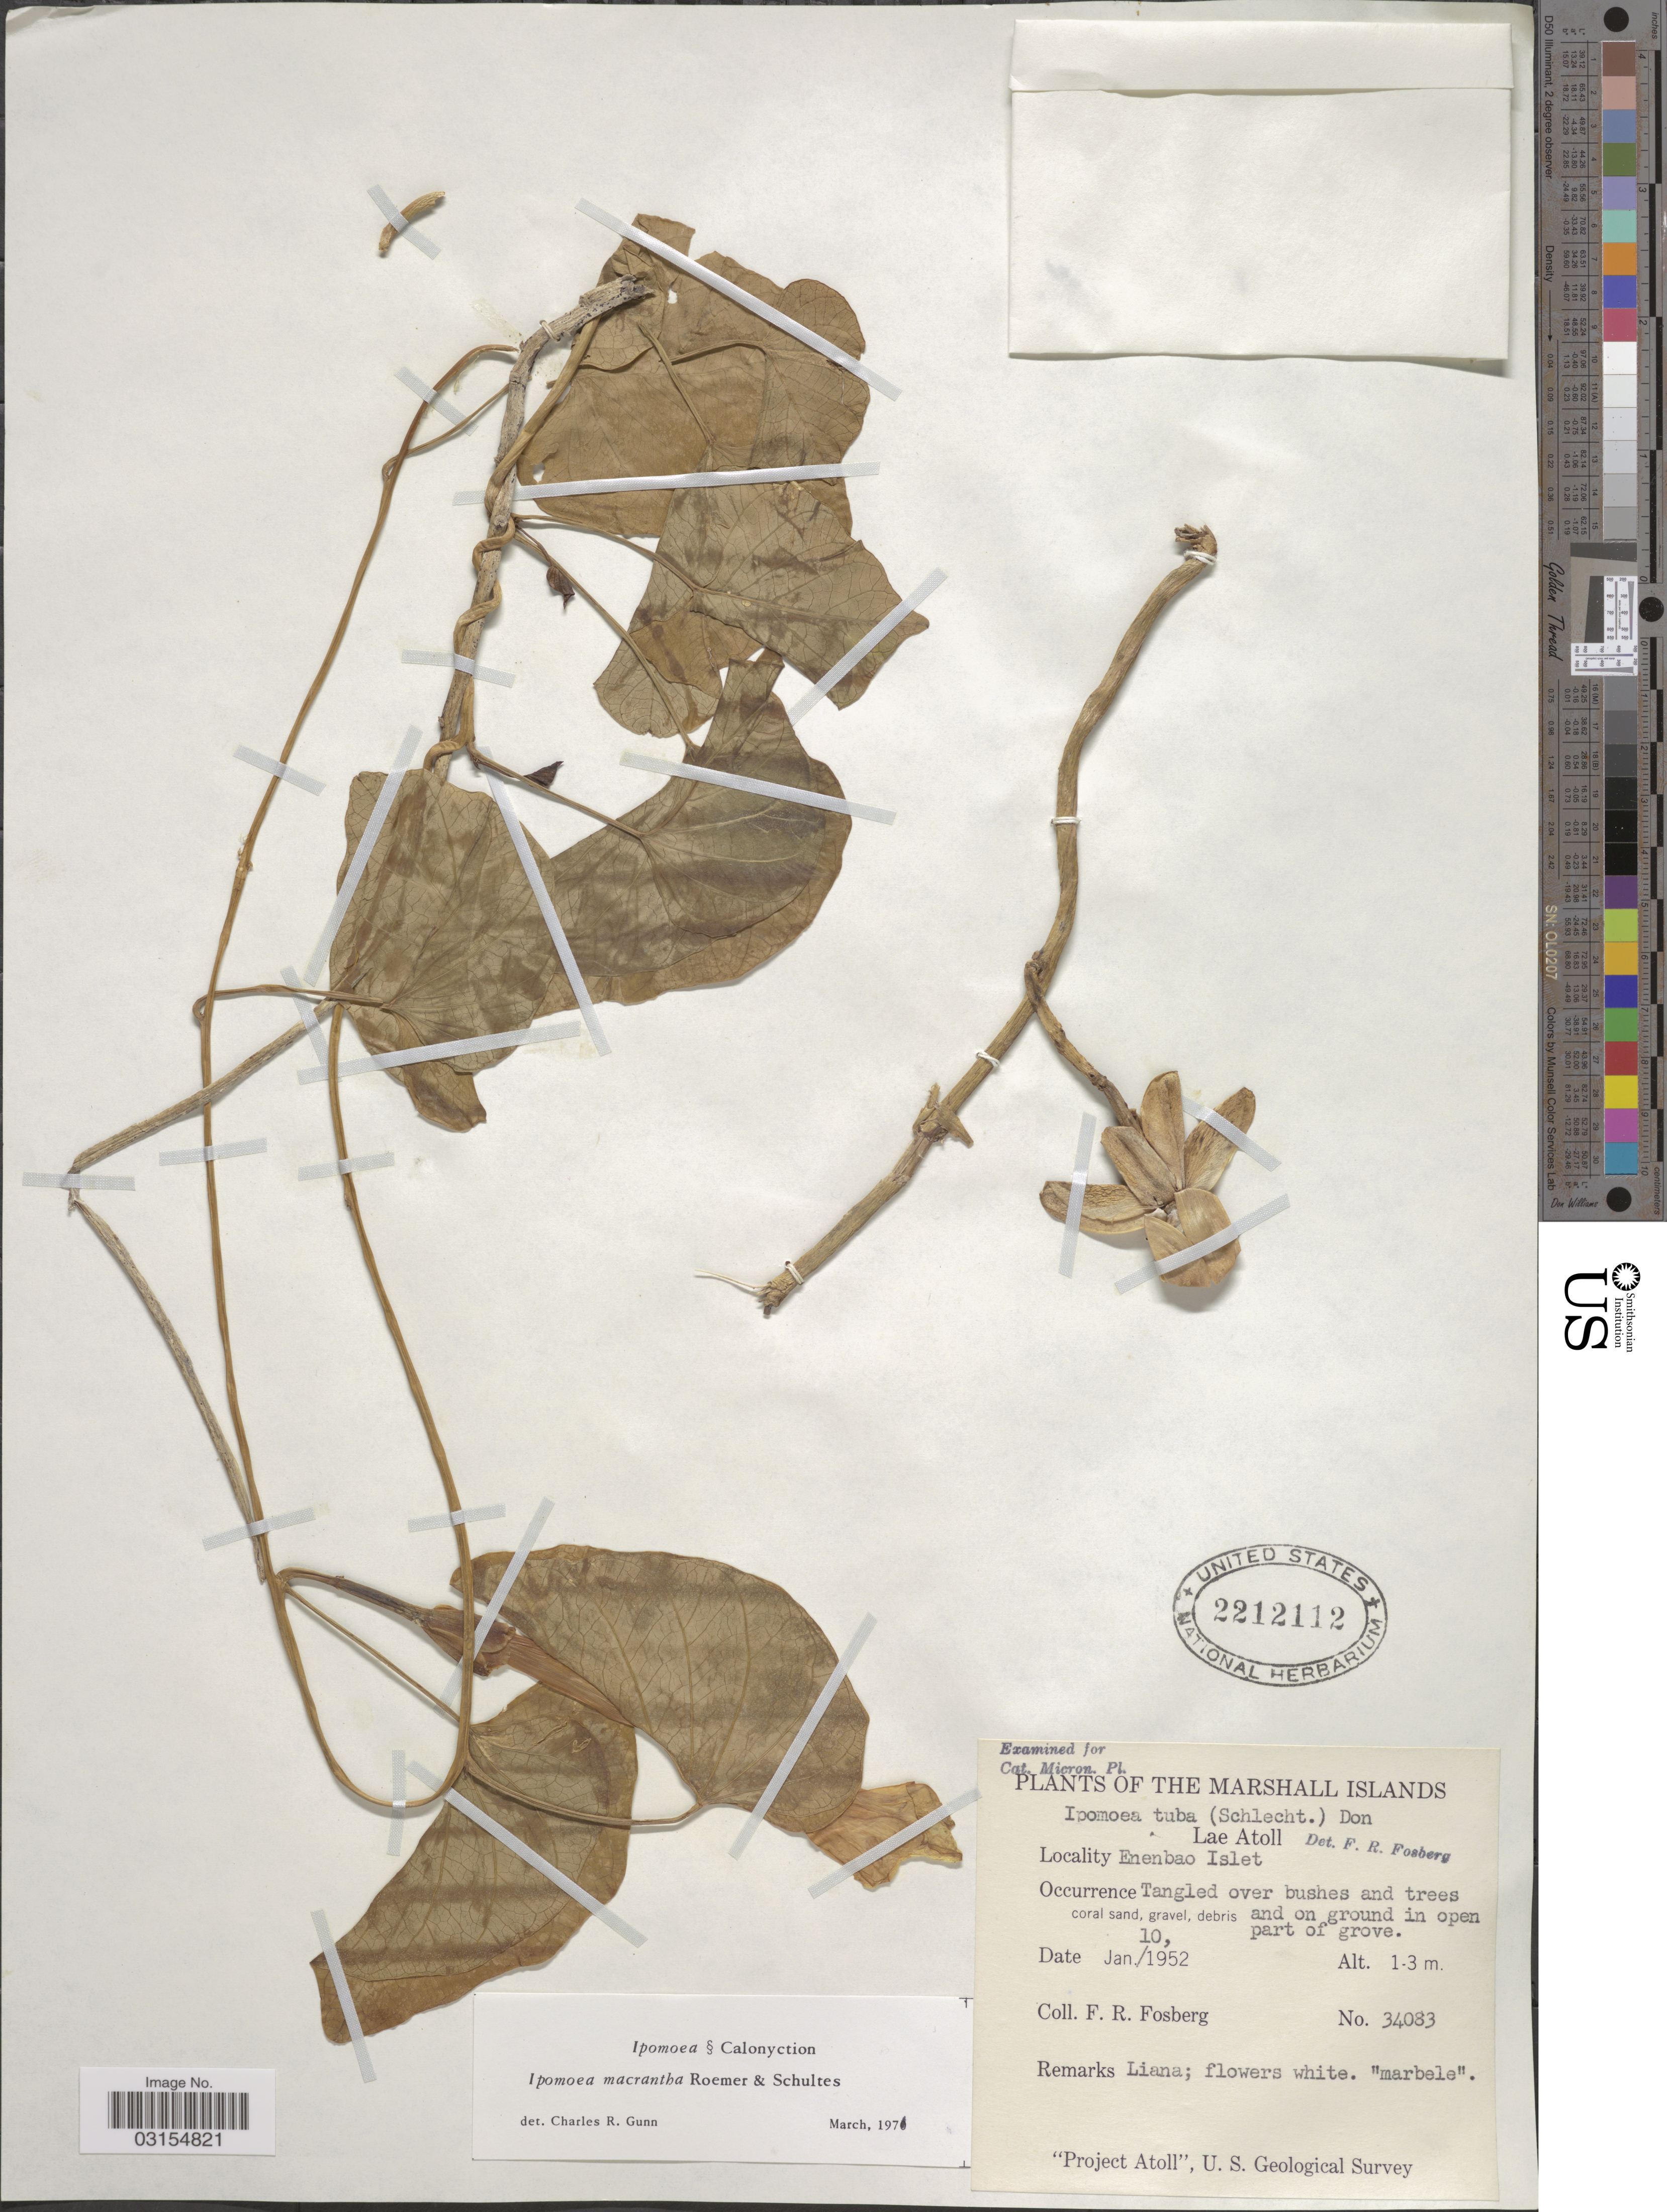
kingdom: Plantae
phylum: Tracheophyta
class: Magnoliopsida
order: Solanales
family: Convolvulaceae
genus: Ipomoea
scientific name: Ipomoea violacea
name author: L.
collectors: F. R. Fosberg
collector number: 34083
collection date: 1952-01-10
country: Marshall Islands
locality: Lae Atoll, Enenbao Islet.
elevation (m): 1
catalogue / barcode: US 2212112